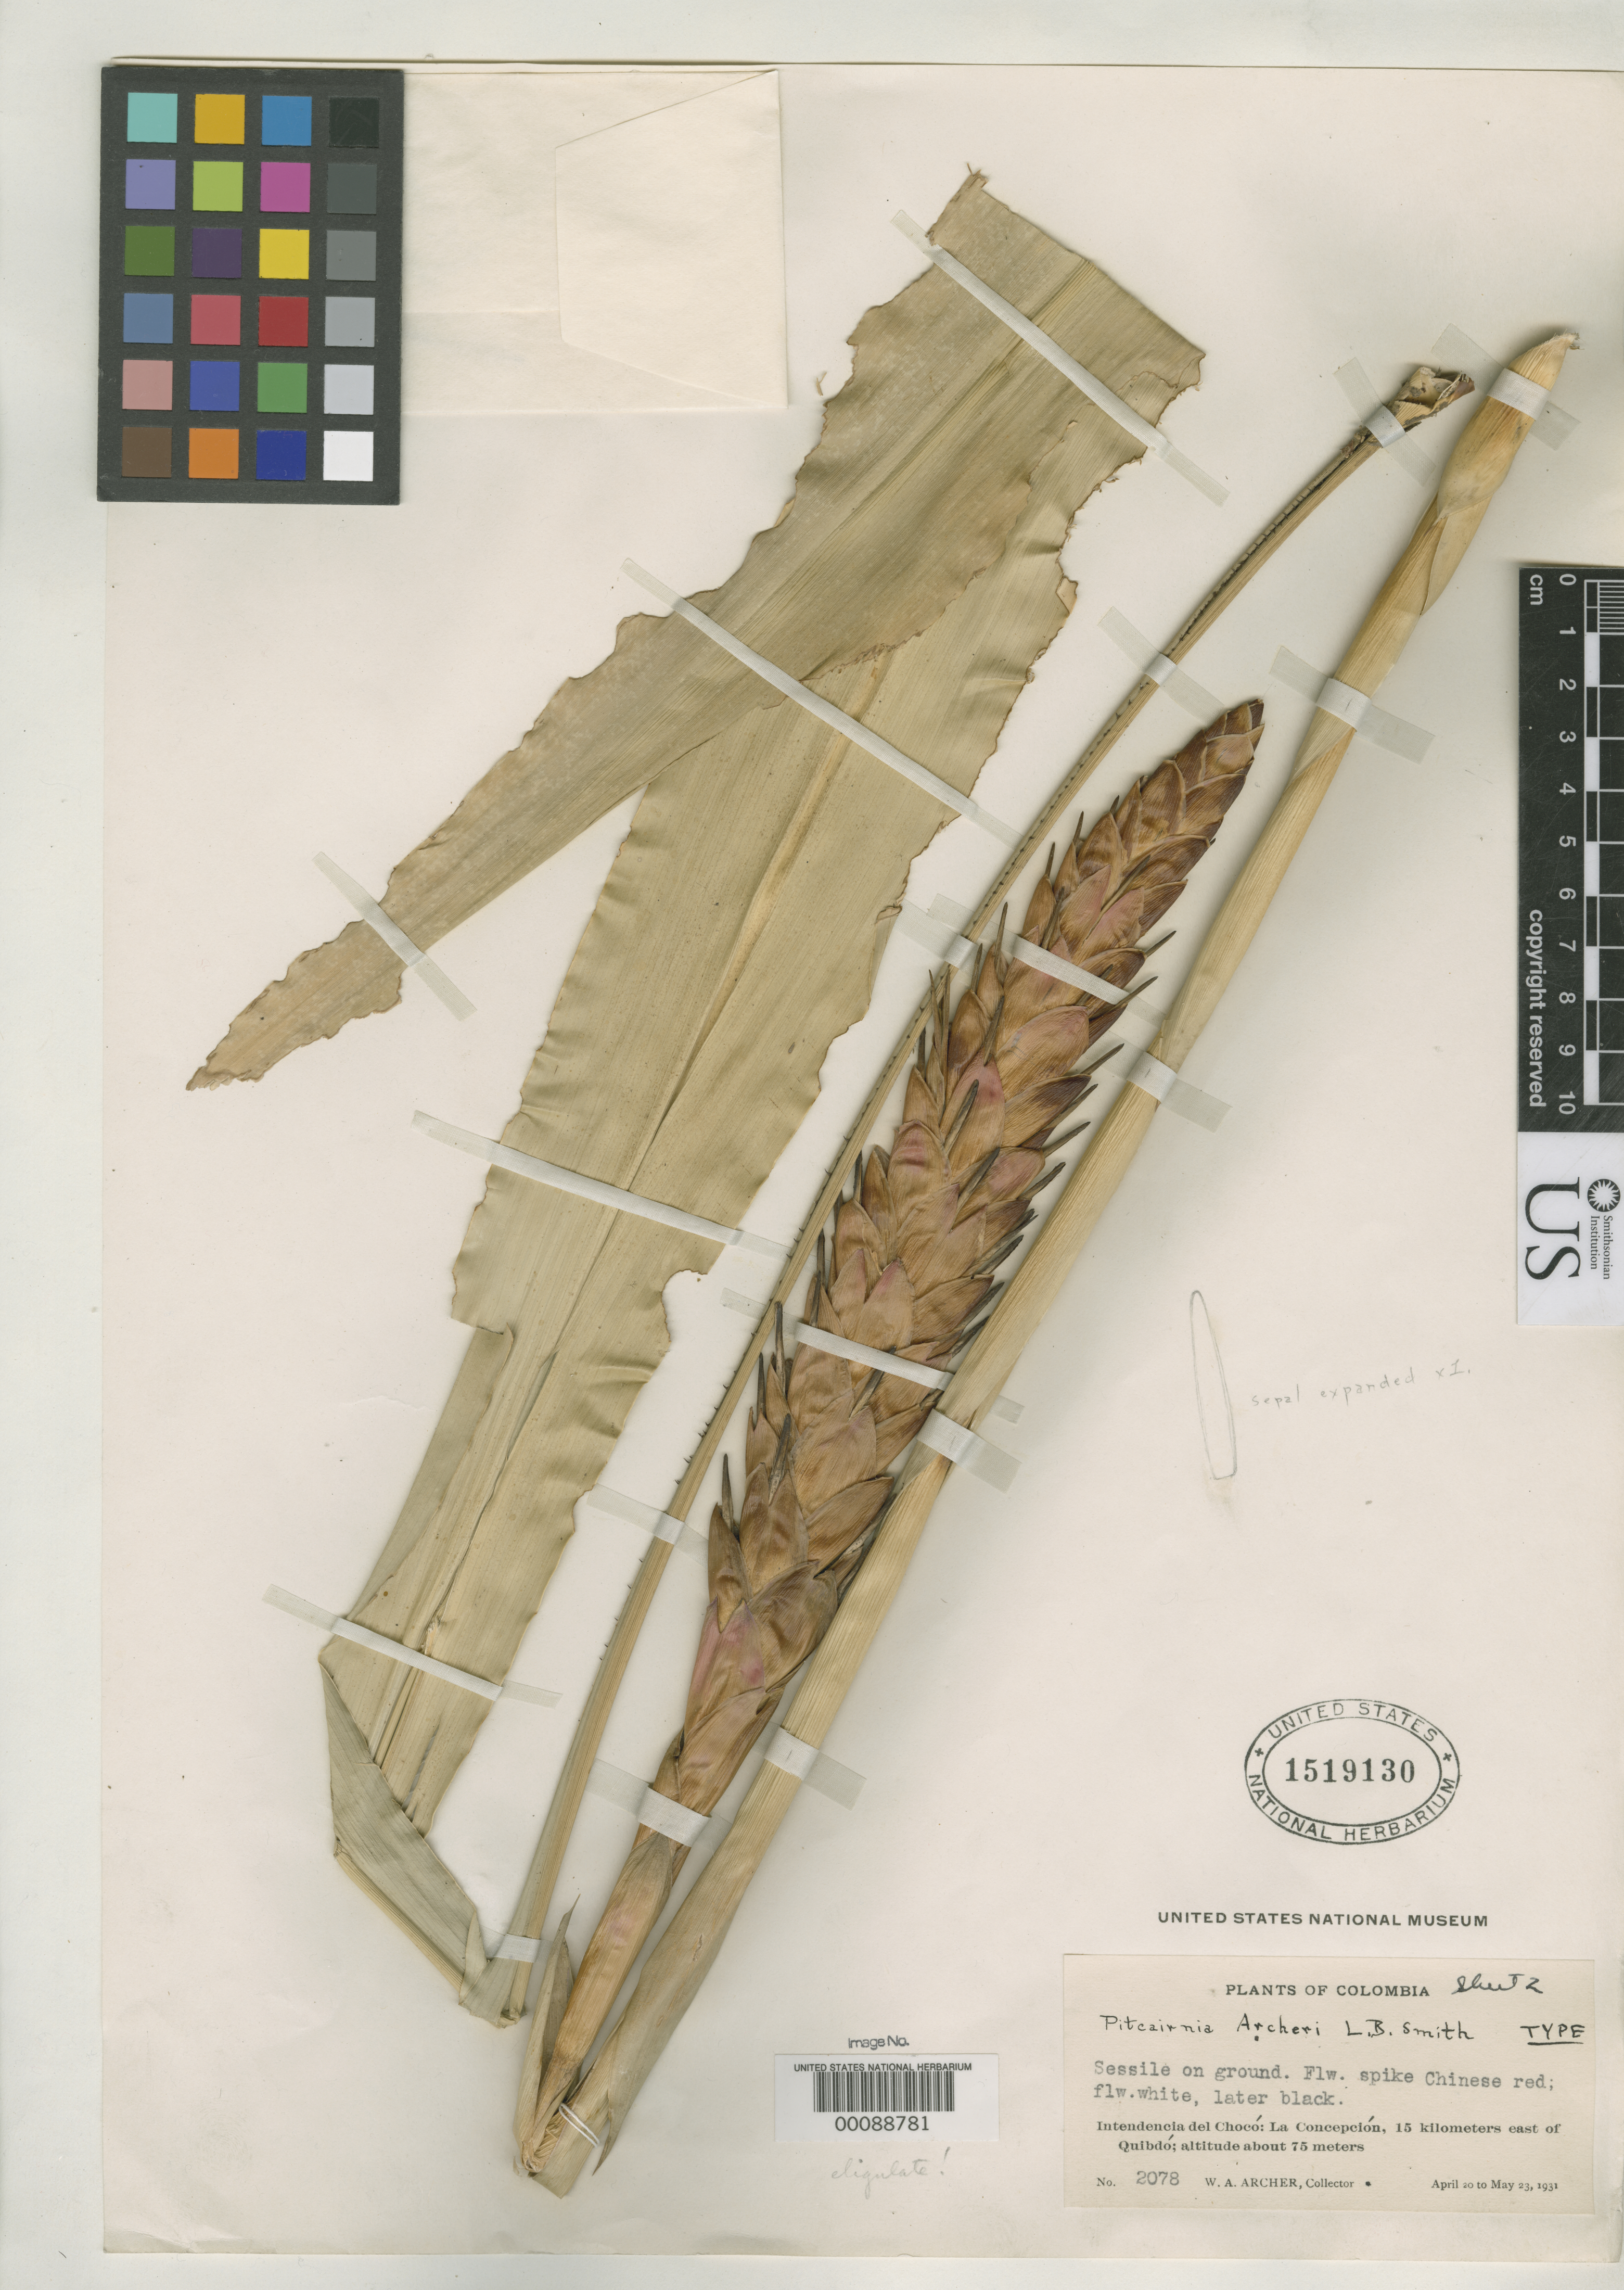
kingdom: Plantae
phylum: Tracheophyta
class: Liliopsida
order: Poales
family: Bromeliaceae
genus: Pitcairnia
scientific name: Pitcairnia archeri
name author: L.B. Sm.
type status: Holotype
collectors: W. A. Archer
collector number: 2078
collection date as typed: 20 Apr 1931 to 23 May 1931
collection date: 1931-04-20/1931-05-23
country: Colombia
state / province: Chocó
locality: La Concepcion, 15 km E of Quibdo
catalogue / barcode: US 1519130